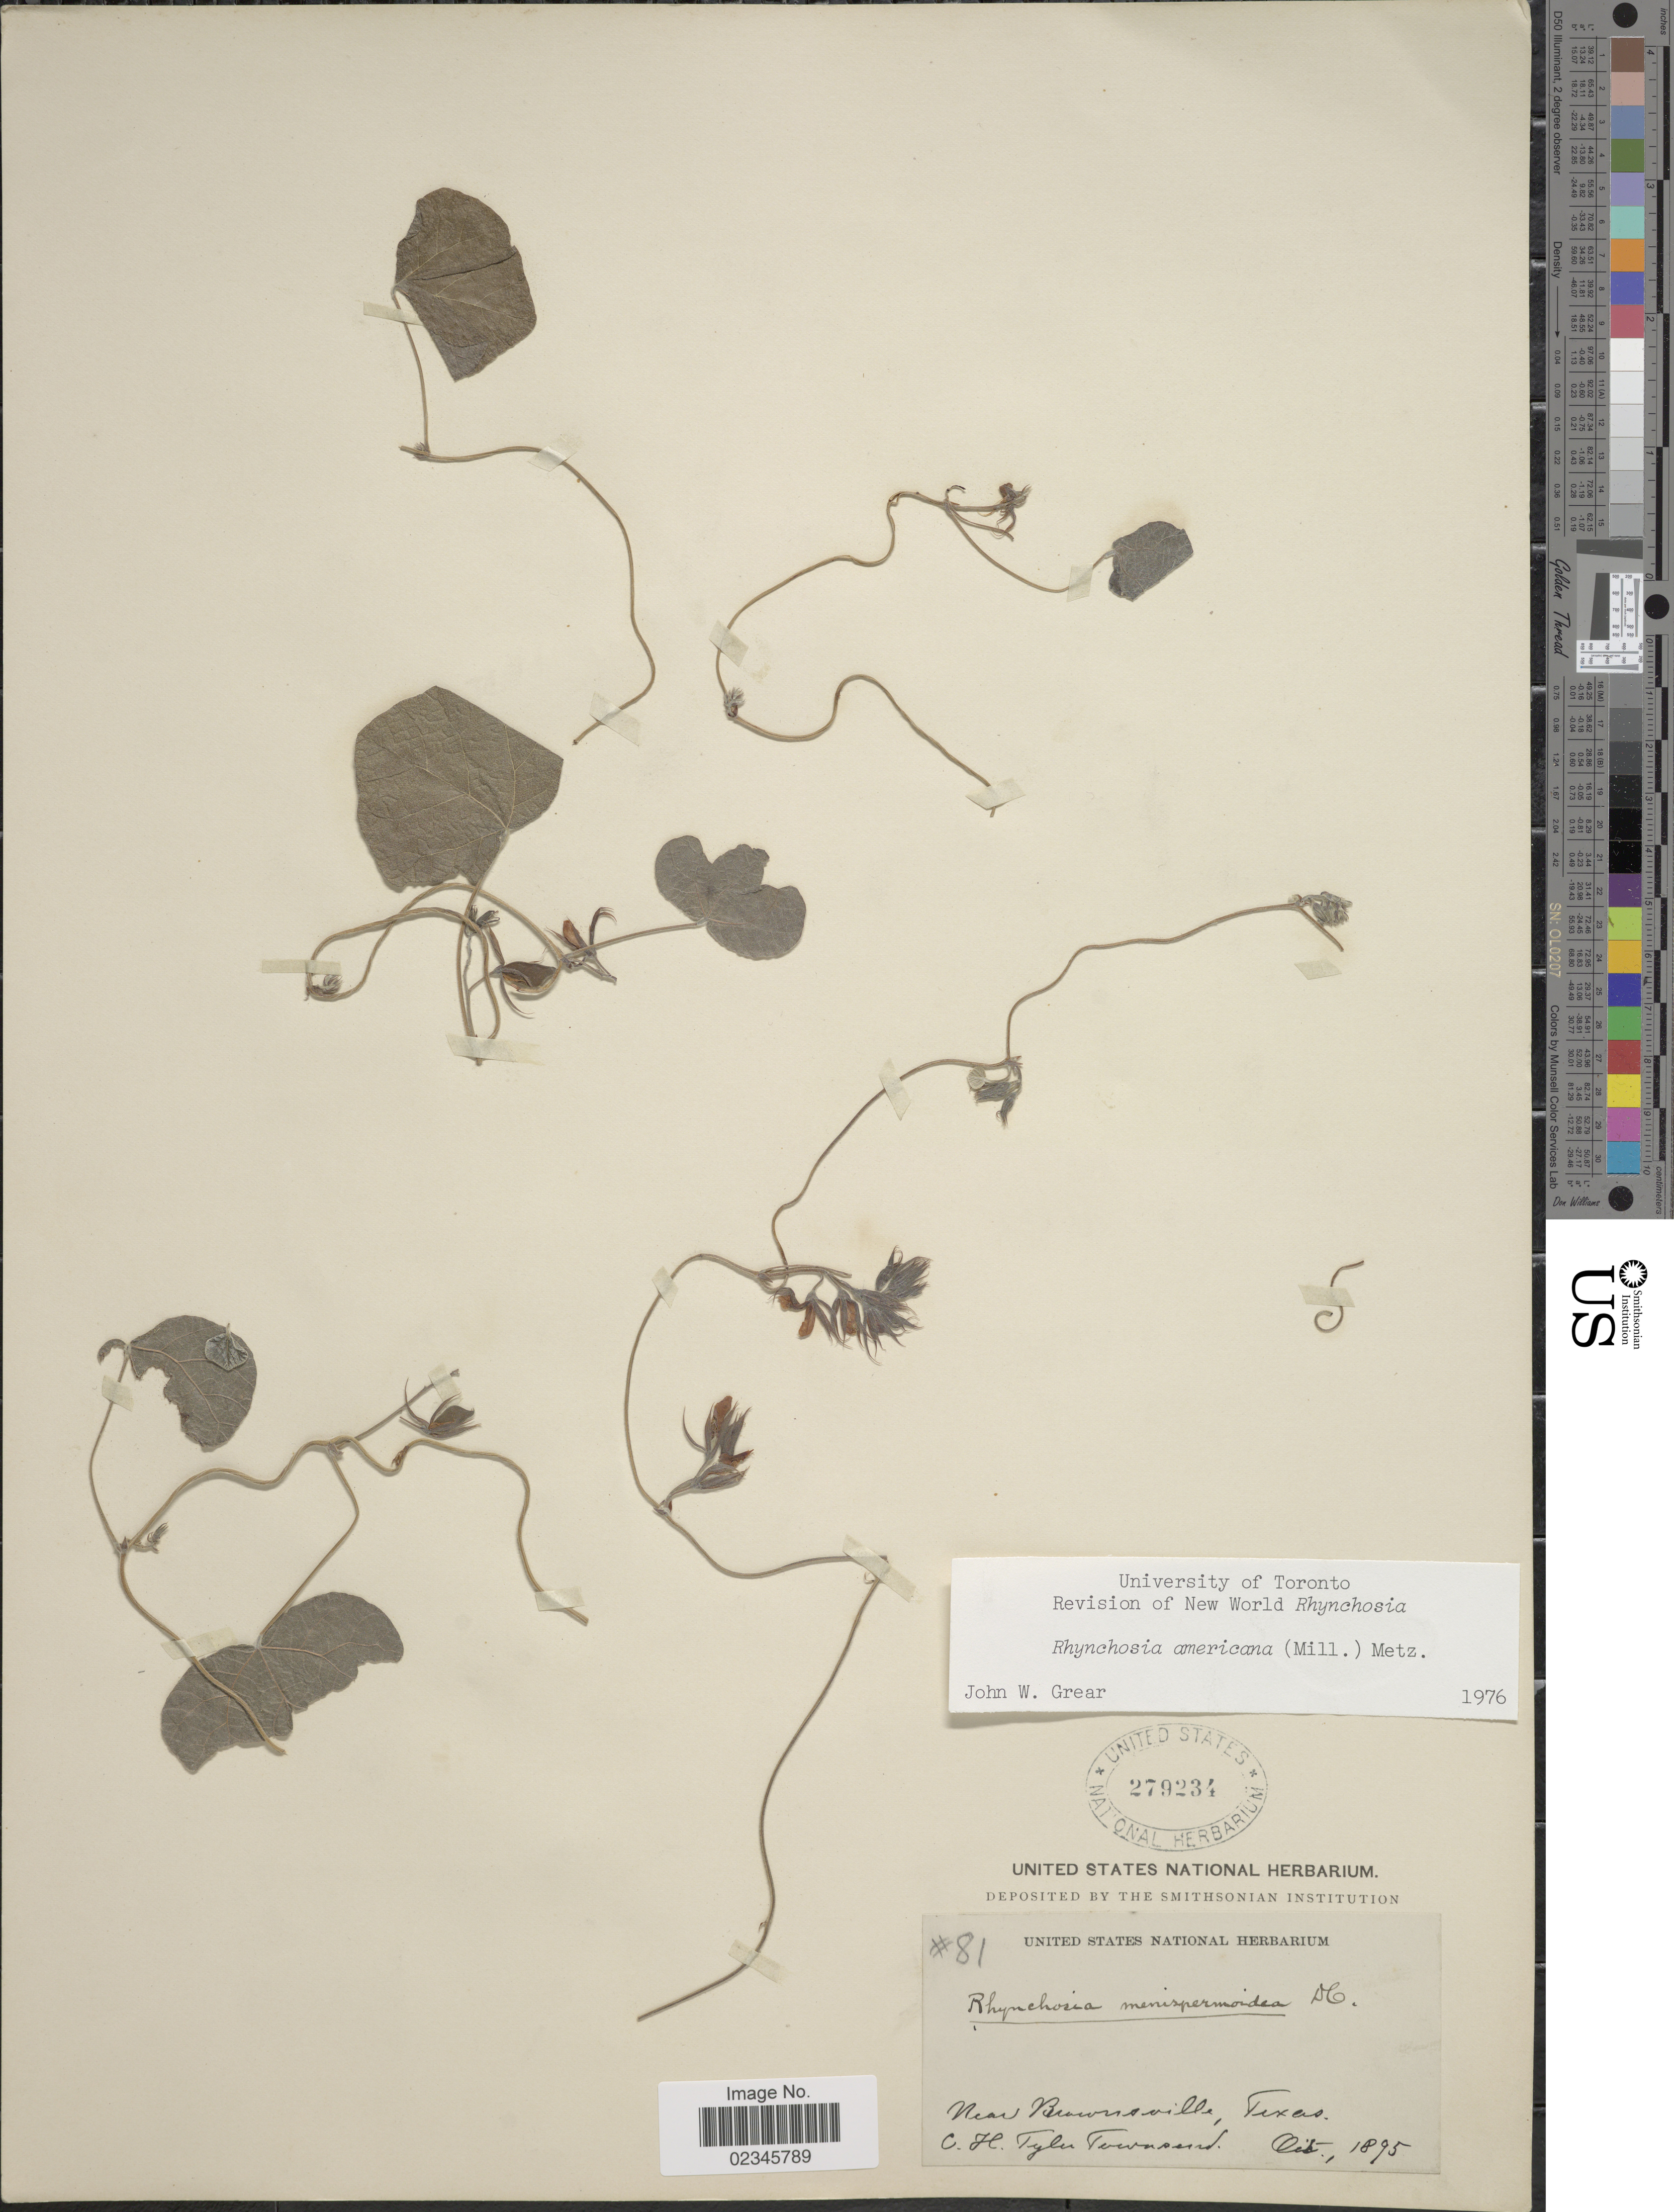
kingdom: Plantae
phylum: Tracheophyta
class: Magnoliopsida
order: Fabales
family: Fabaceae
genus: Rhynchosia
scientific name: Rhynchosia americana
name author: (Mill.) Metz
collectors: C. H. T. Townsend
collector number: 81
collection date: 1895-10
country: United States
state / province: Texas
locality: Near Brownsville.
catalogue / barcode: US 279234